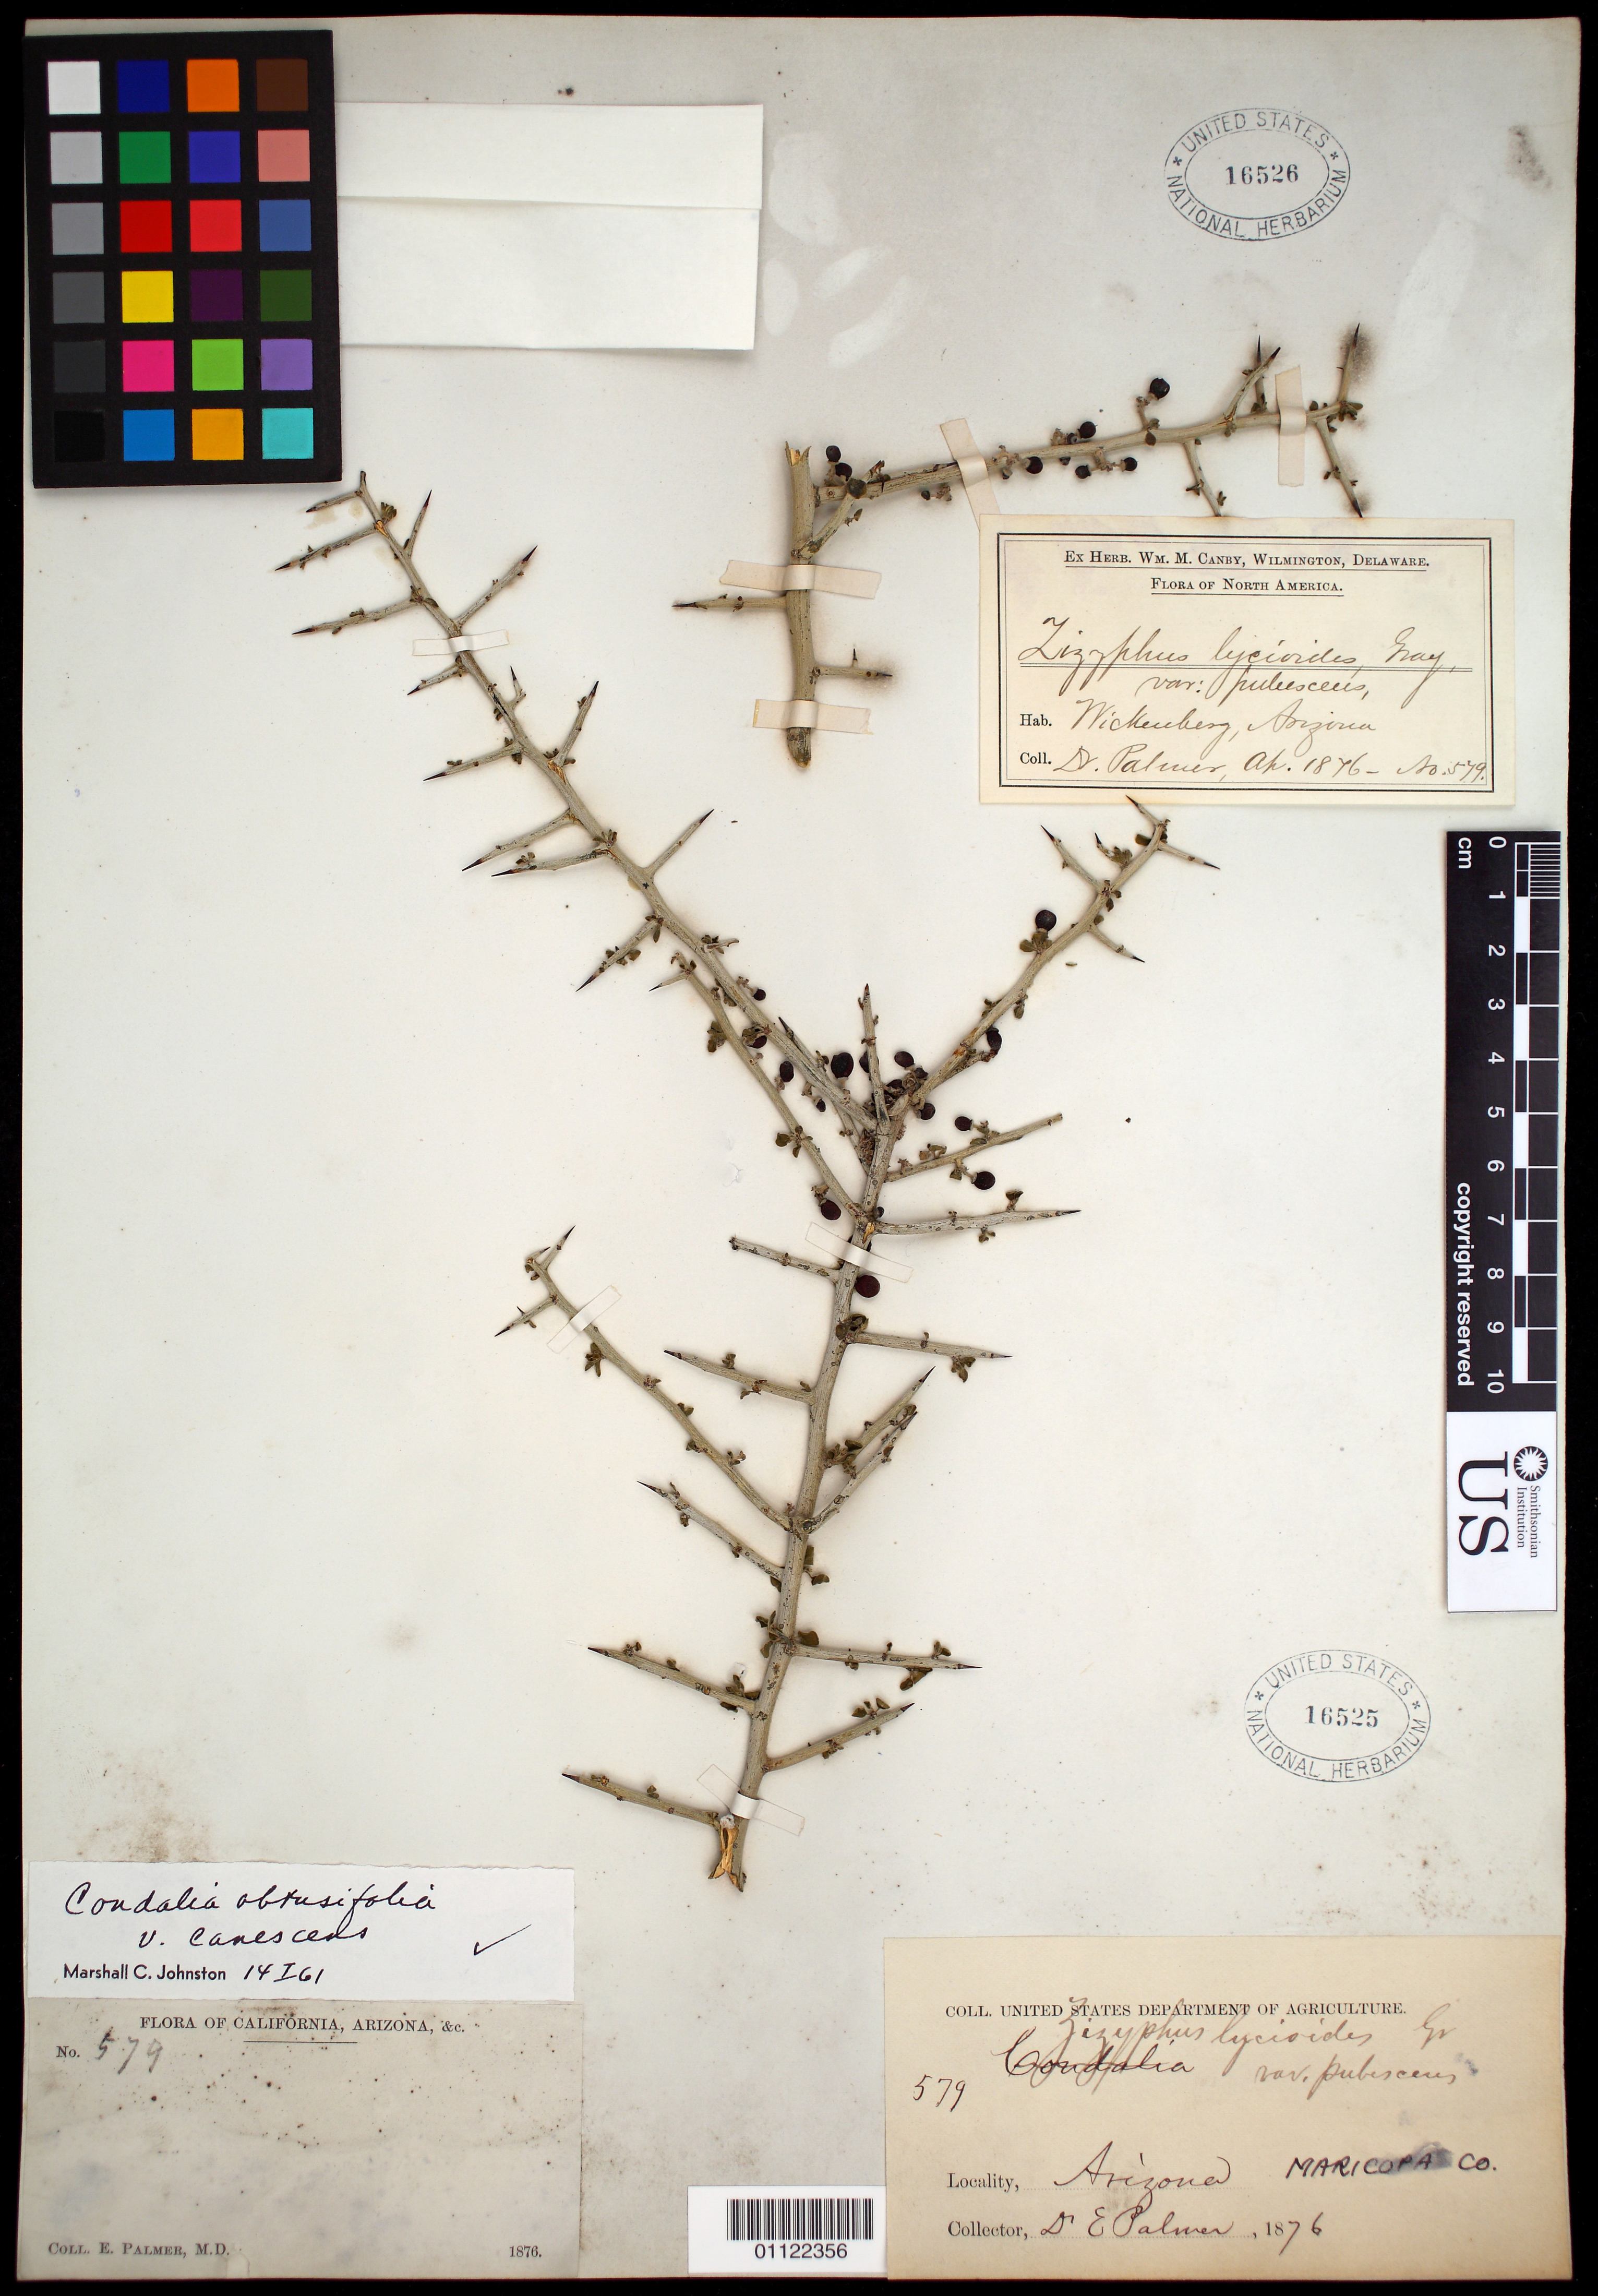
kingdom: Plantae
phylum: Tracheophyta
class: Magnoliopsida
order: Rosales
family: Rhamnaceae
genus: Sarcomphalus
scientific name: Sarcomphalus obtusifolius var. canescens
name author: (A. Gray) Hauenschild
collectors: E. Palmer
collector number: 579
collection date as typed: Apr 1876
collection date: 1876-04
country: United States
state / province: Arizona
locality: Wickenberg.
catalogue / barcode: US 16526-2